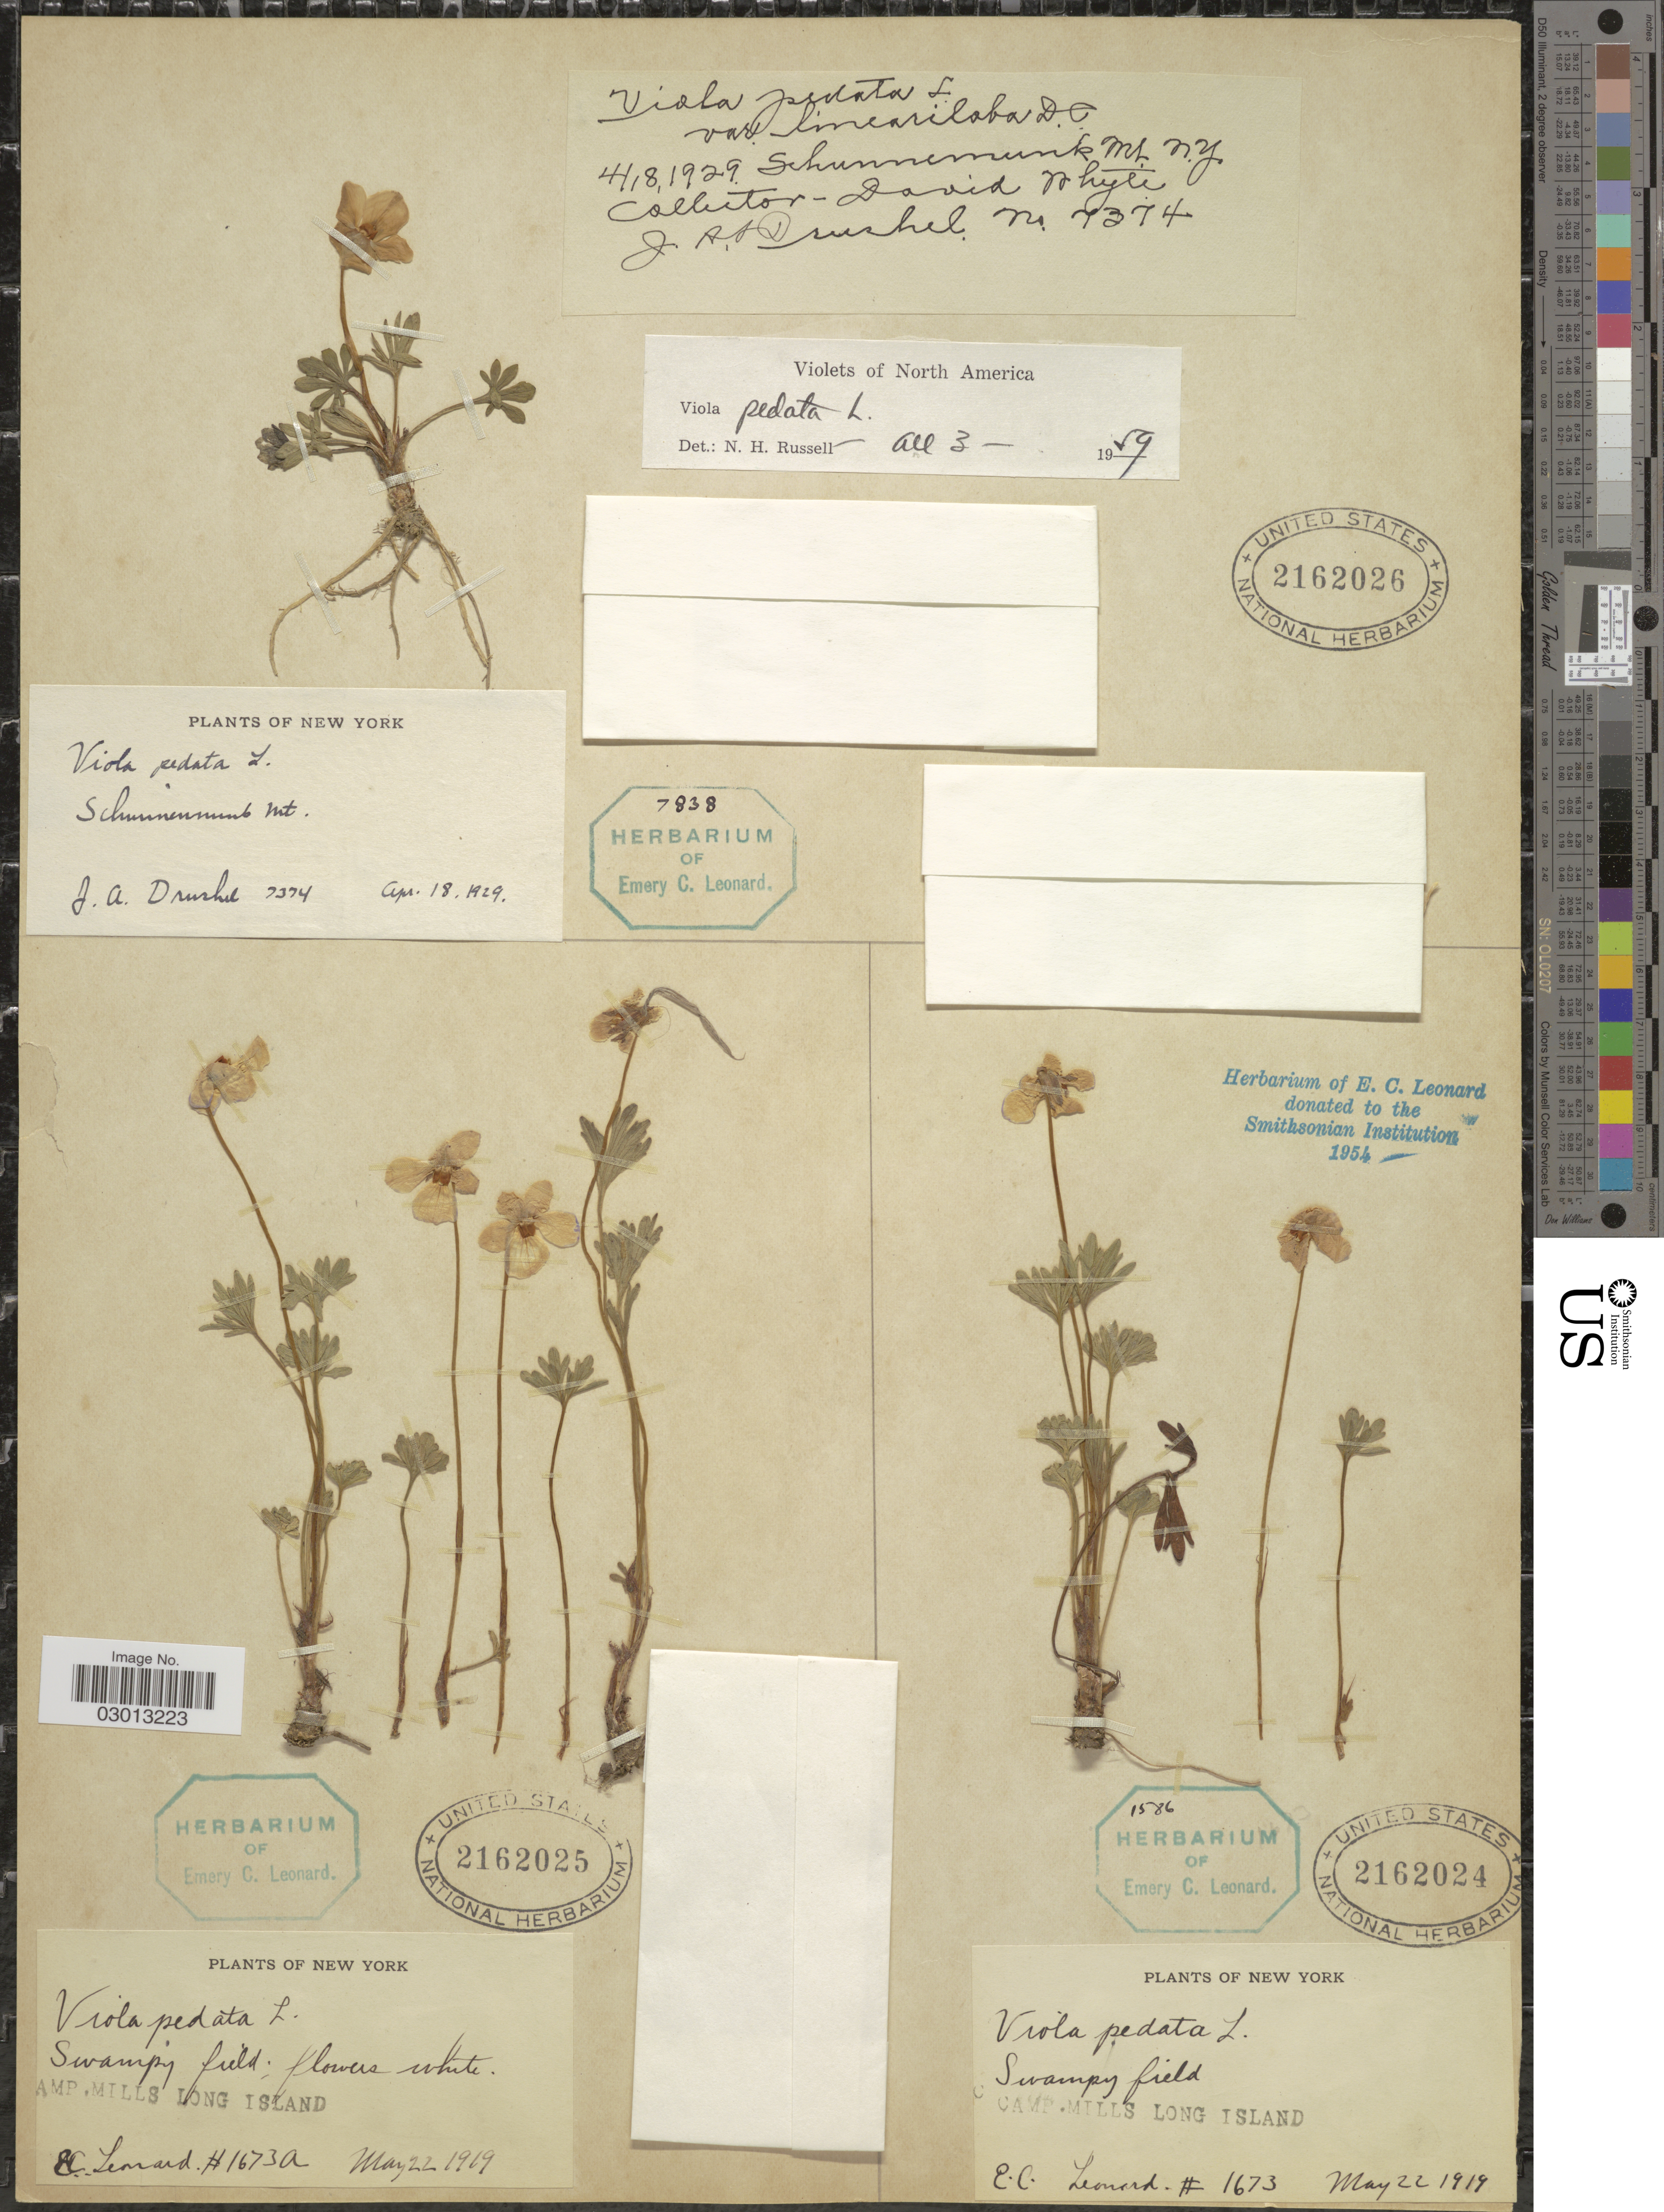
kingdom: Plantae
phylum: Tracheophyta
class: Magnoliopsida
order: Malpighiales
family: Violaceae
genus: Viola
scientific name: Viola pedata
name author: L.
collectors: E. C. Leonard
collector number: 1673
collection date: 1919-05-22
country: United States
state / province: New York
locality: Camp. Mills Long Island.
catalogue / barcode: US 2162024-2